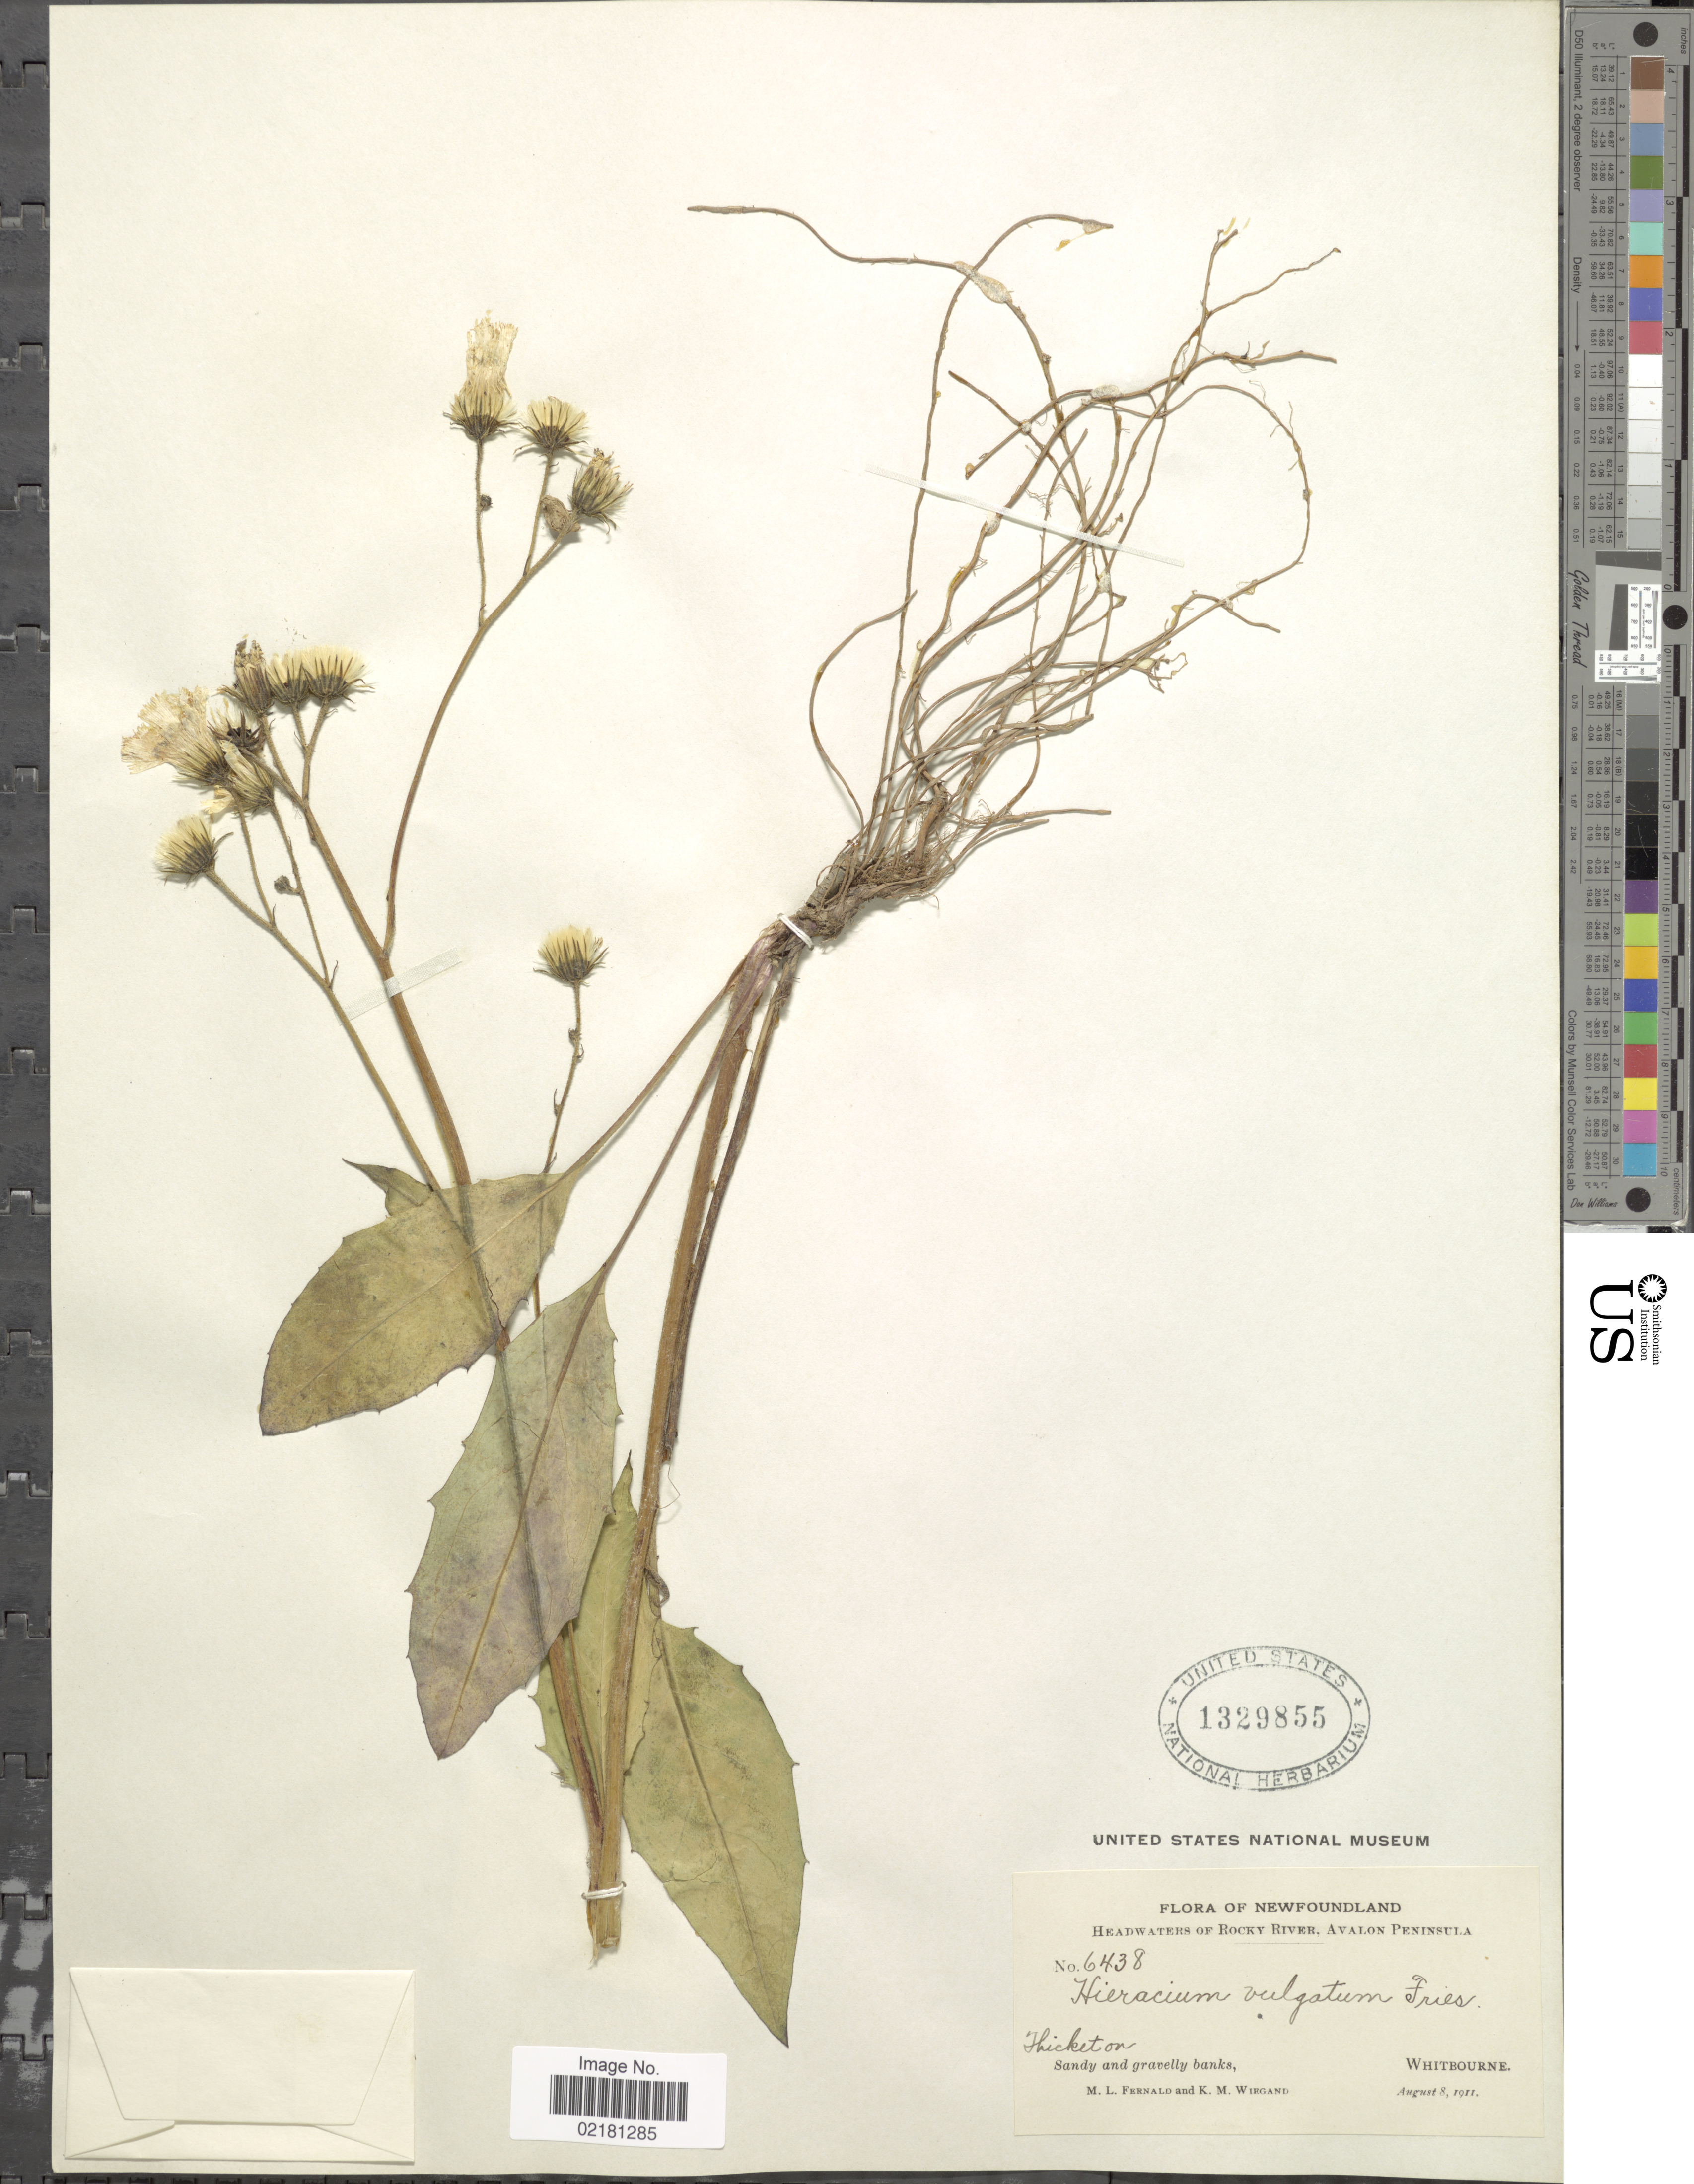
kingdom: Plantae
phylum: Tracheophyta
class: Magnoliopsida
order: Asterales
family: Asteraceae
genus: Hieracium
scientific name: Hieracium lachenalii subsp. cruenifolium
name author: (Dahlst. & Lübeck) Zahn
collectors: M. L. Fernald & K. M. Wiegand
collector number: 6438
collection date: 1911-08-08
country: Canada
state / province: Newfoundland and Labrador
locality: Headwaters of Rocky River, Avalon Peninsula, Thicket in sandy and gravelly banks, Whitebourne.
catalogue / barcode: US 1329855